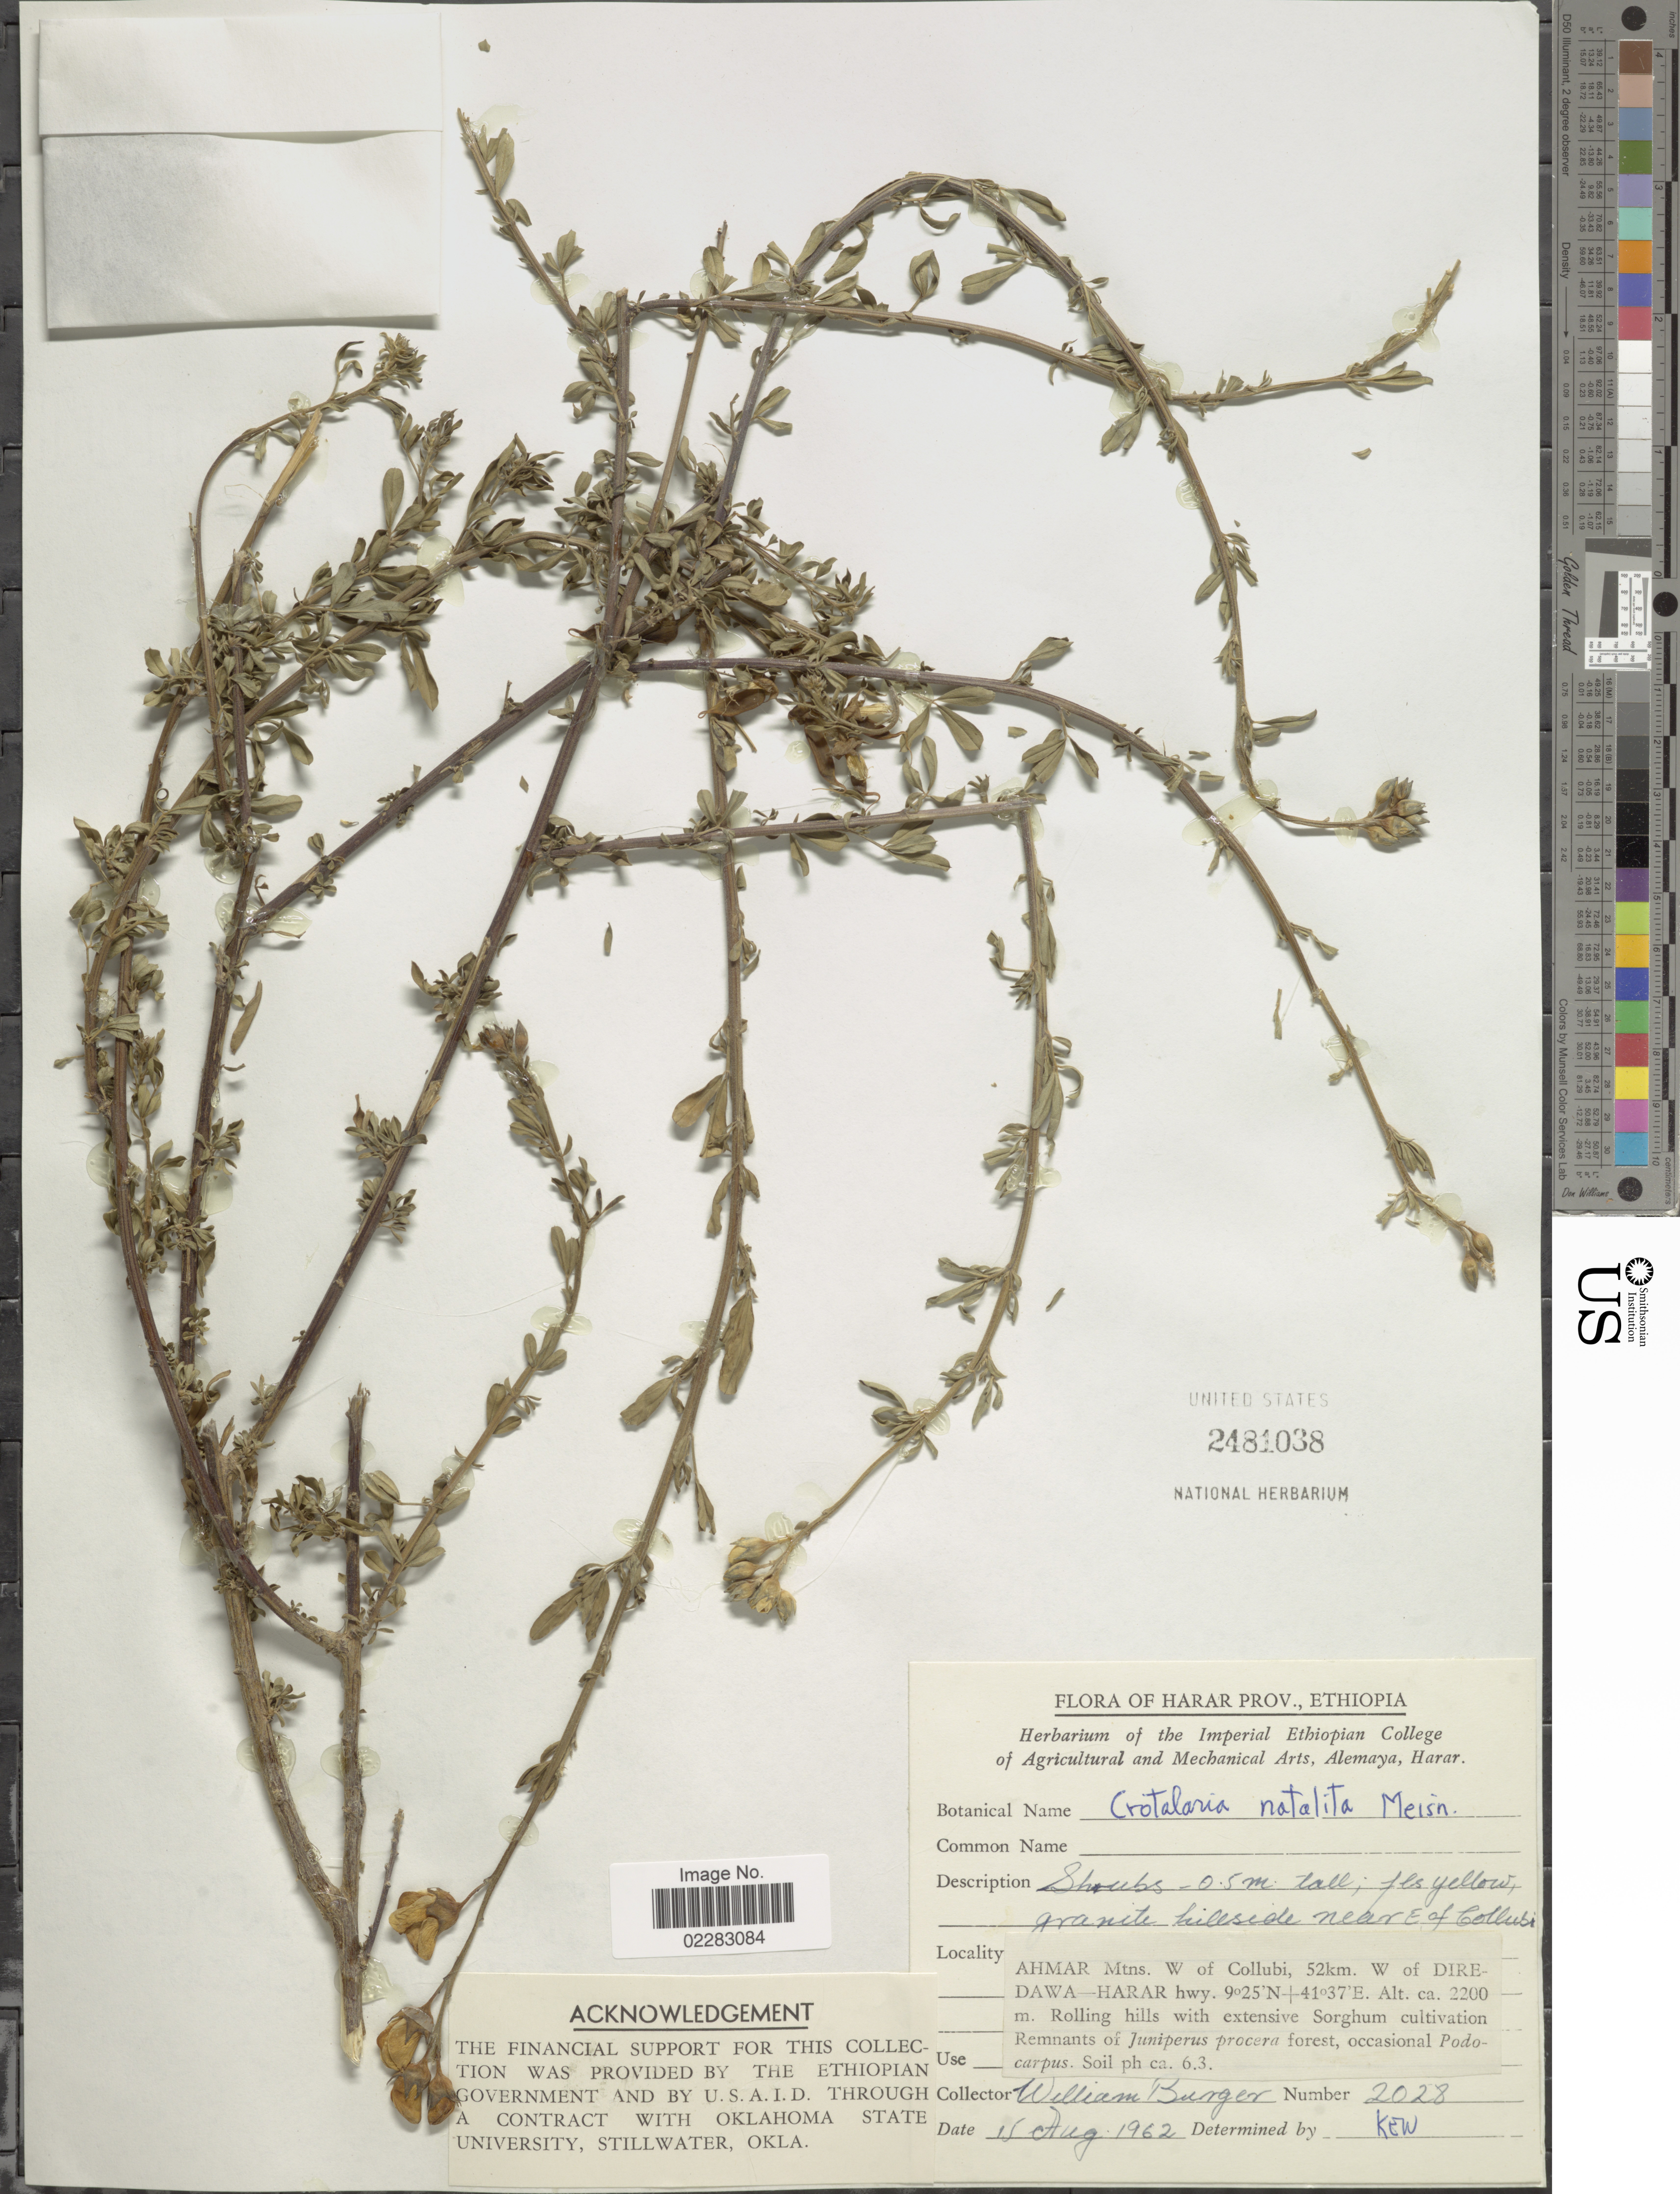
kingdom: Plantae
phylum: Tracheophyta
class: Magnoliopsida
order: Fabales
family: Fabaceae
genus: Crotalaria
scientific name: Crotalaria natalitia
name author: Meisn.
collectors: W. Burger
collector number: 2028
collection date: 1962-08-15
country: Ethiopia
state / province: Dire Dawa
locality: Harar prov., granite hillside near E of Collubi, Ahmar Mtns. W of Collubi, 52 km. W of Dire-Dawa-Harar hwy, roling hills withextensive cultivation.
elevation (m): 2200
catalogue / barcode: US 2481038